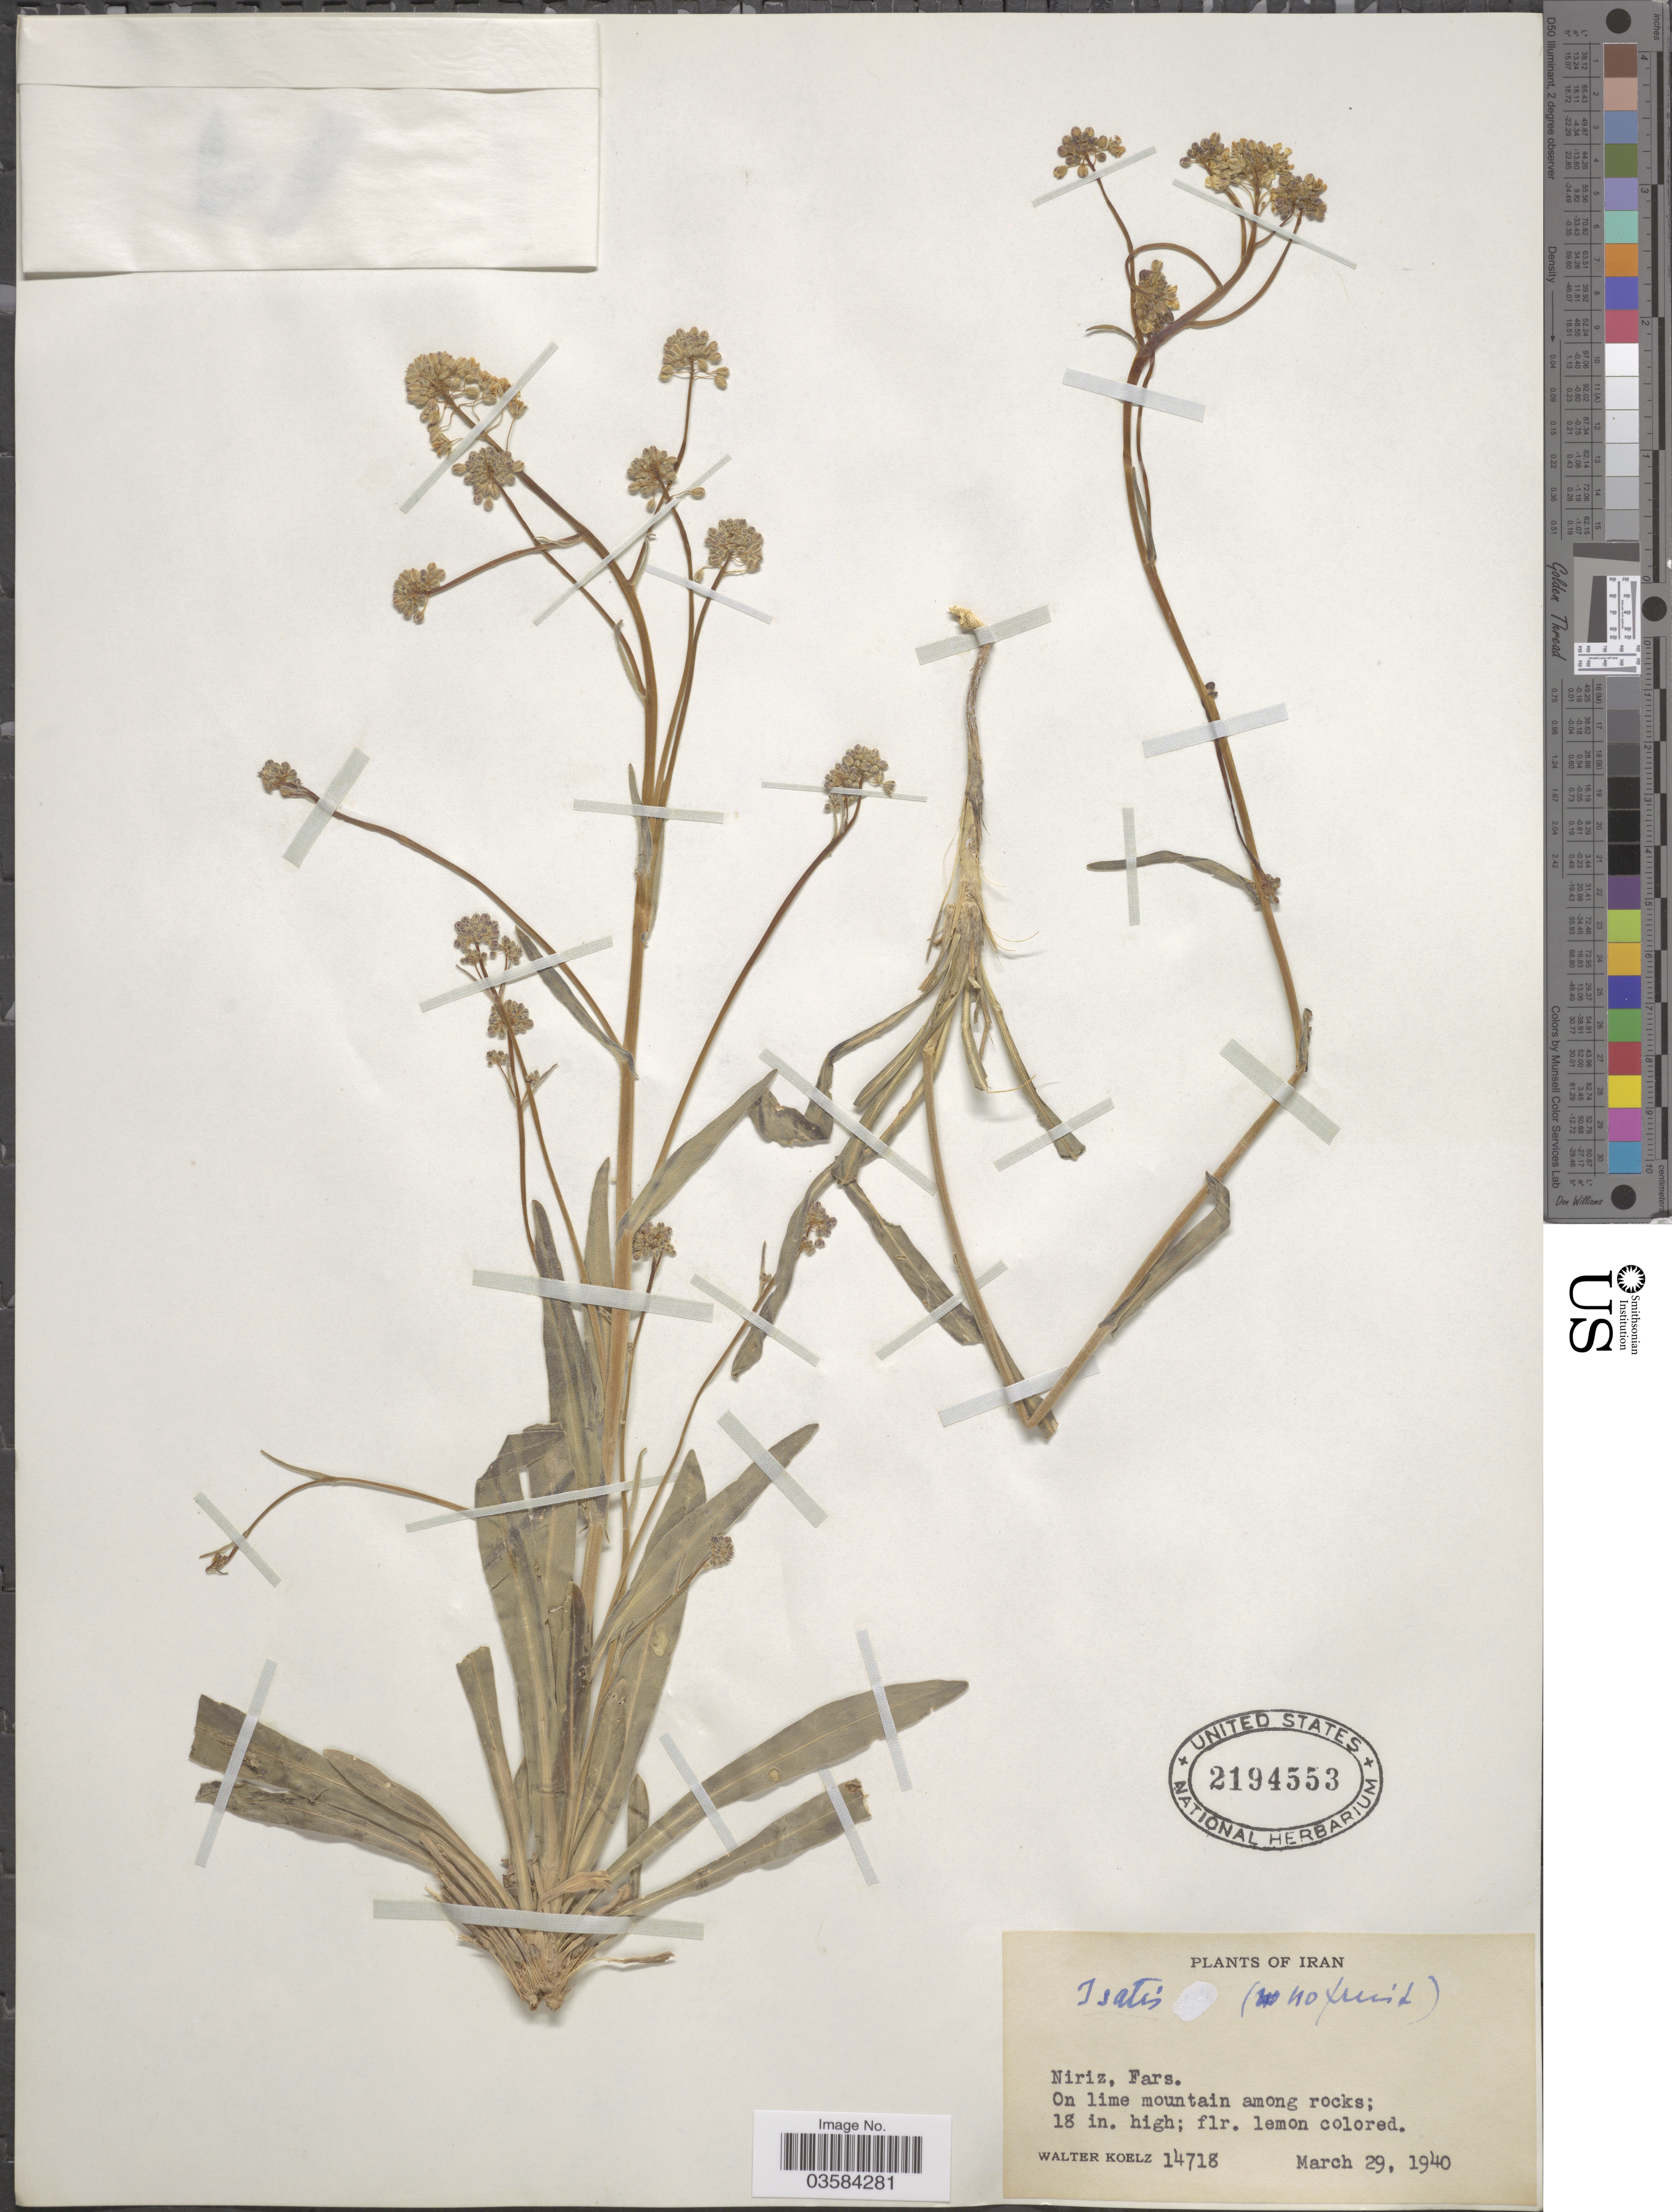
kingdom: Plantae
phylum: Tracheophyta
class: Magnoliopsida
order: Brassicales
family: Brassicaceae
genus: Isatis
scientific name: Isatis sp.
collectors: W. N. Koelz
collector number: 14718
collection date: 1940-03-29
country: Iran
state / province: Fars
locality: Niriz.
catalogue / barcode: US 2194553